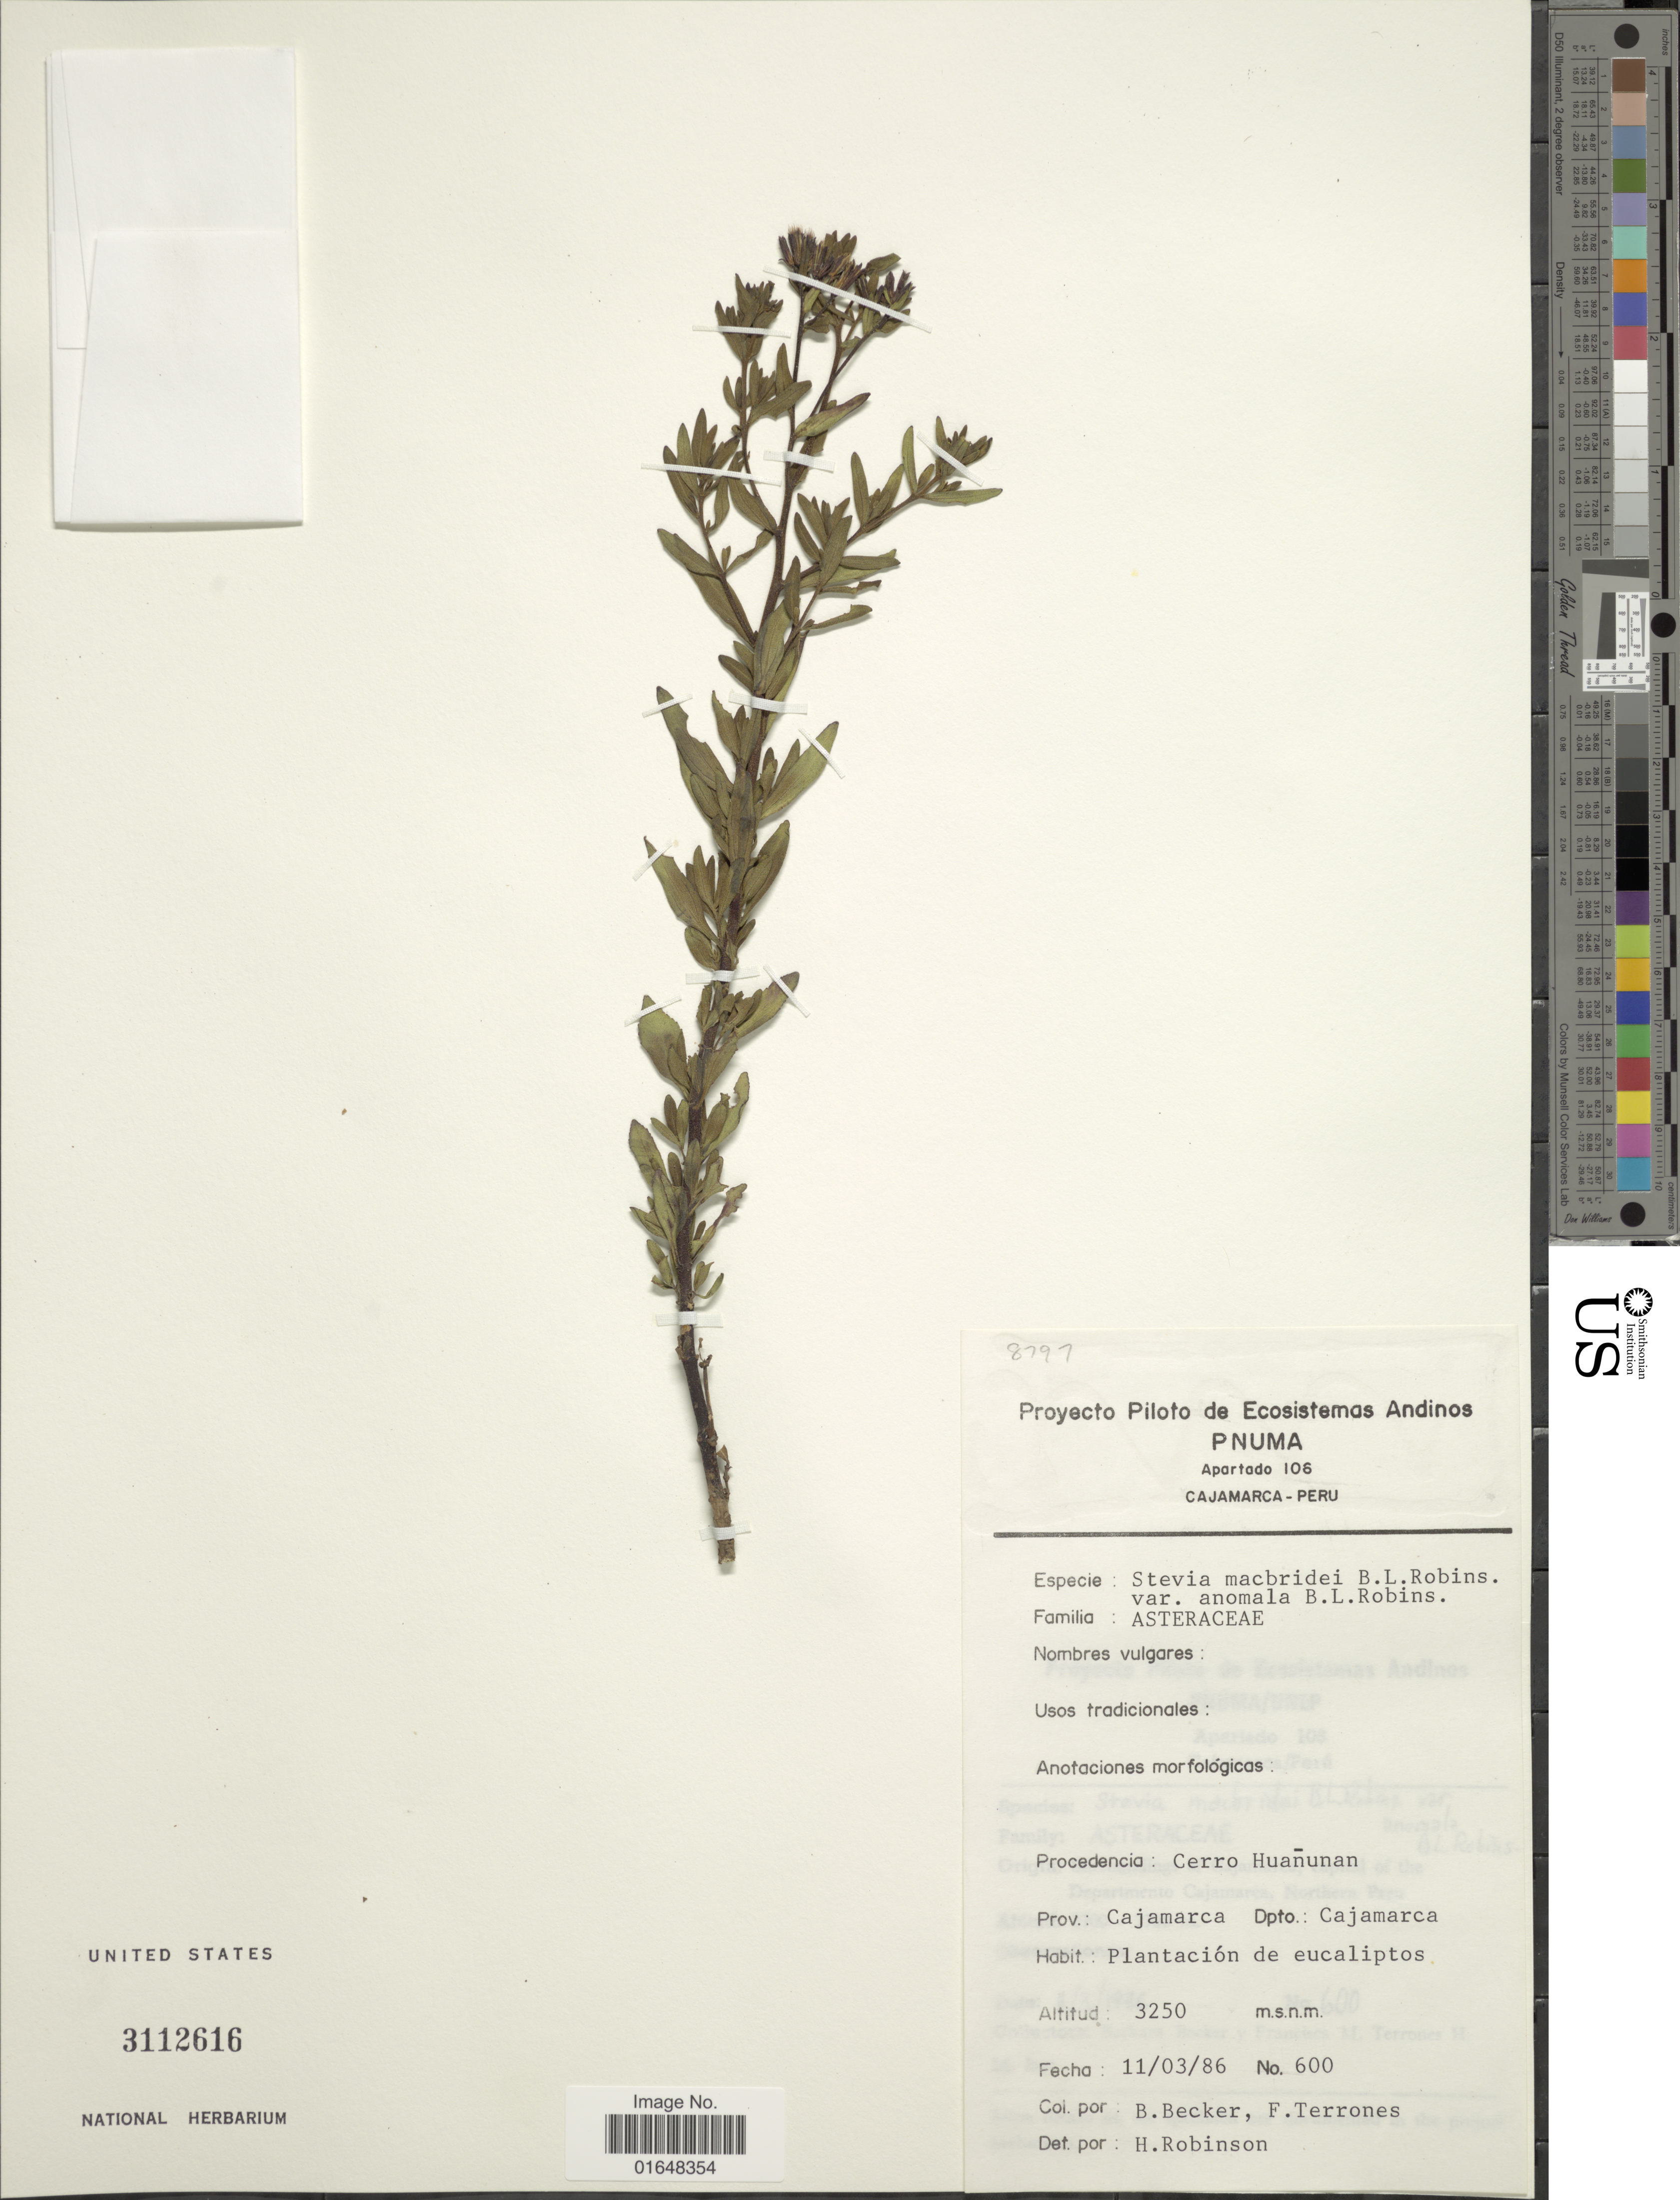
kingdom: Plantae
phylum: Tracheophyta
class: Magnoliopsida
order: Asterales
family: Asteraceae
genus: Stevia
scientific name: Stevia macbridei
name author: B.L. Rob.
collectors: B. Becker & F. Terrones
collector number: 600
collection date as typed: Transcribed d/m/y: 11/3/86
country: Peru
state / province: Cajamarca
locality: Cerro Huañunan. Prov.: Cajamarca. Dpto.: Cajamarca. Plantación de eucaliptos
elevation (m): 3250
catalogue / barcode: US 3112616